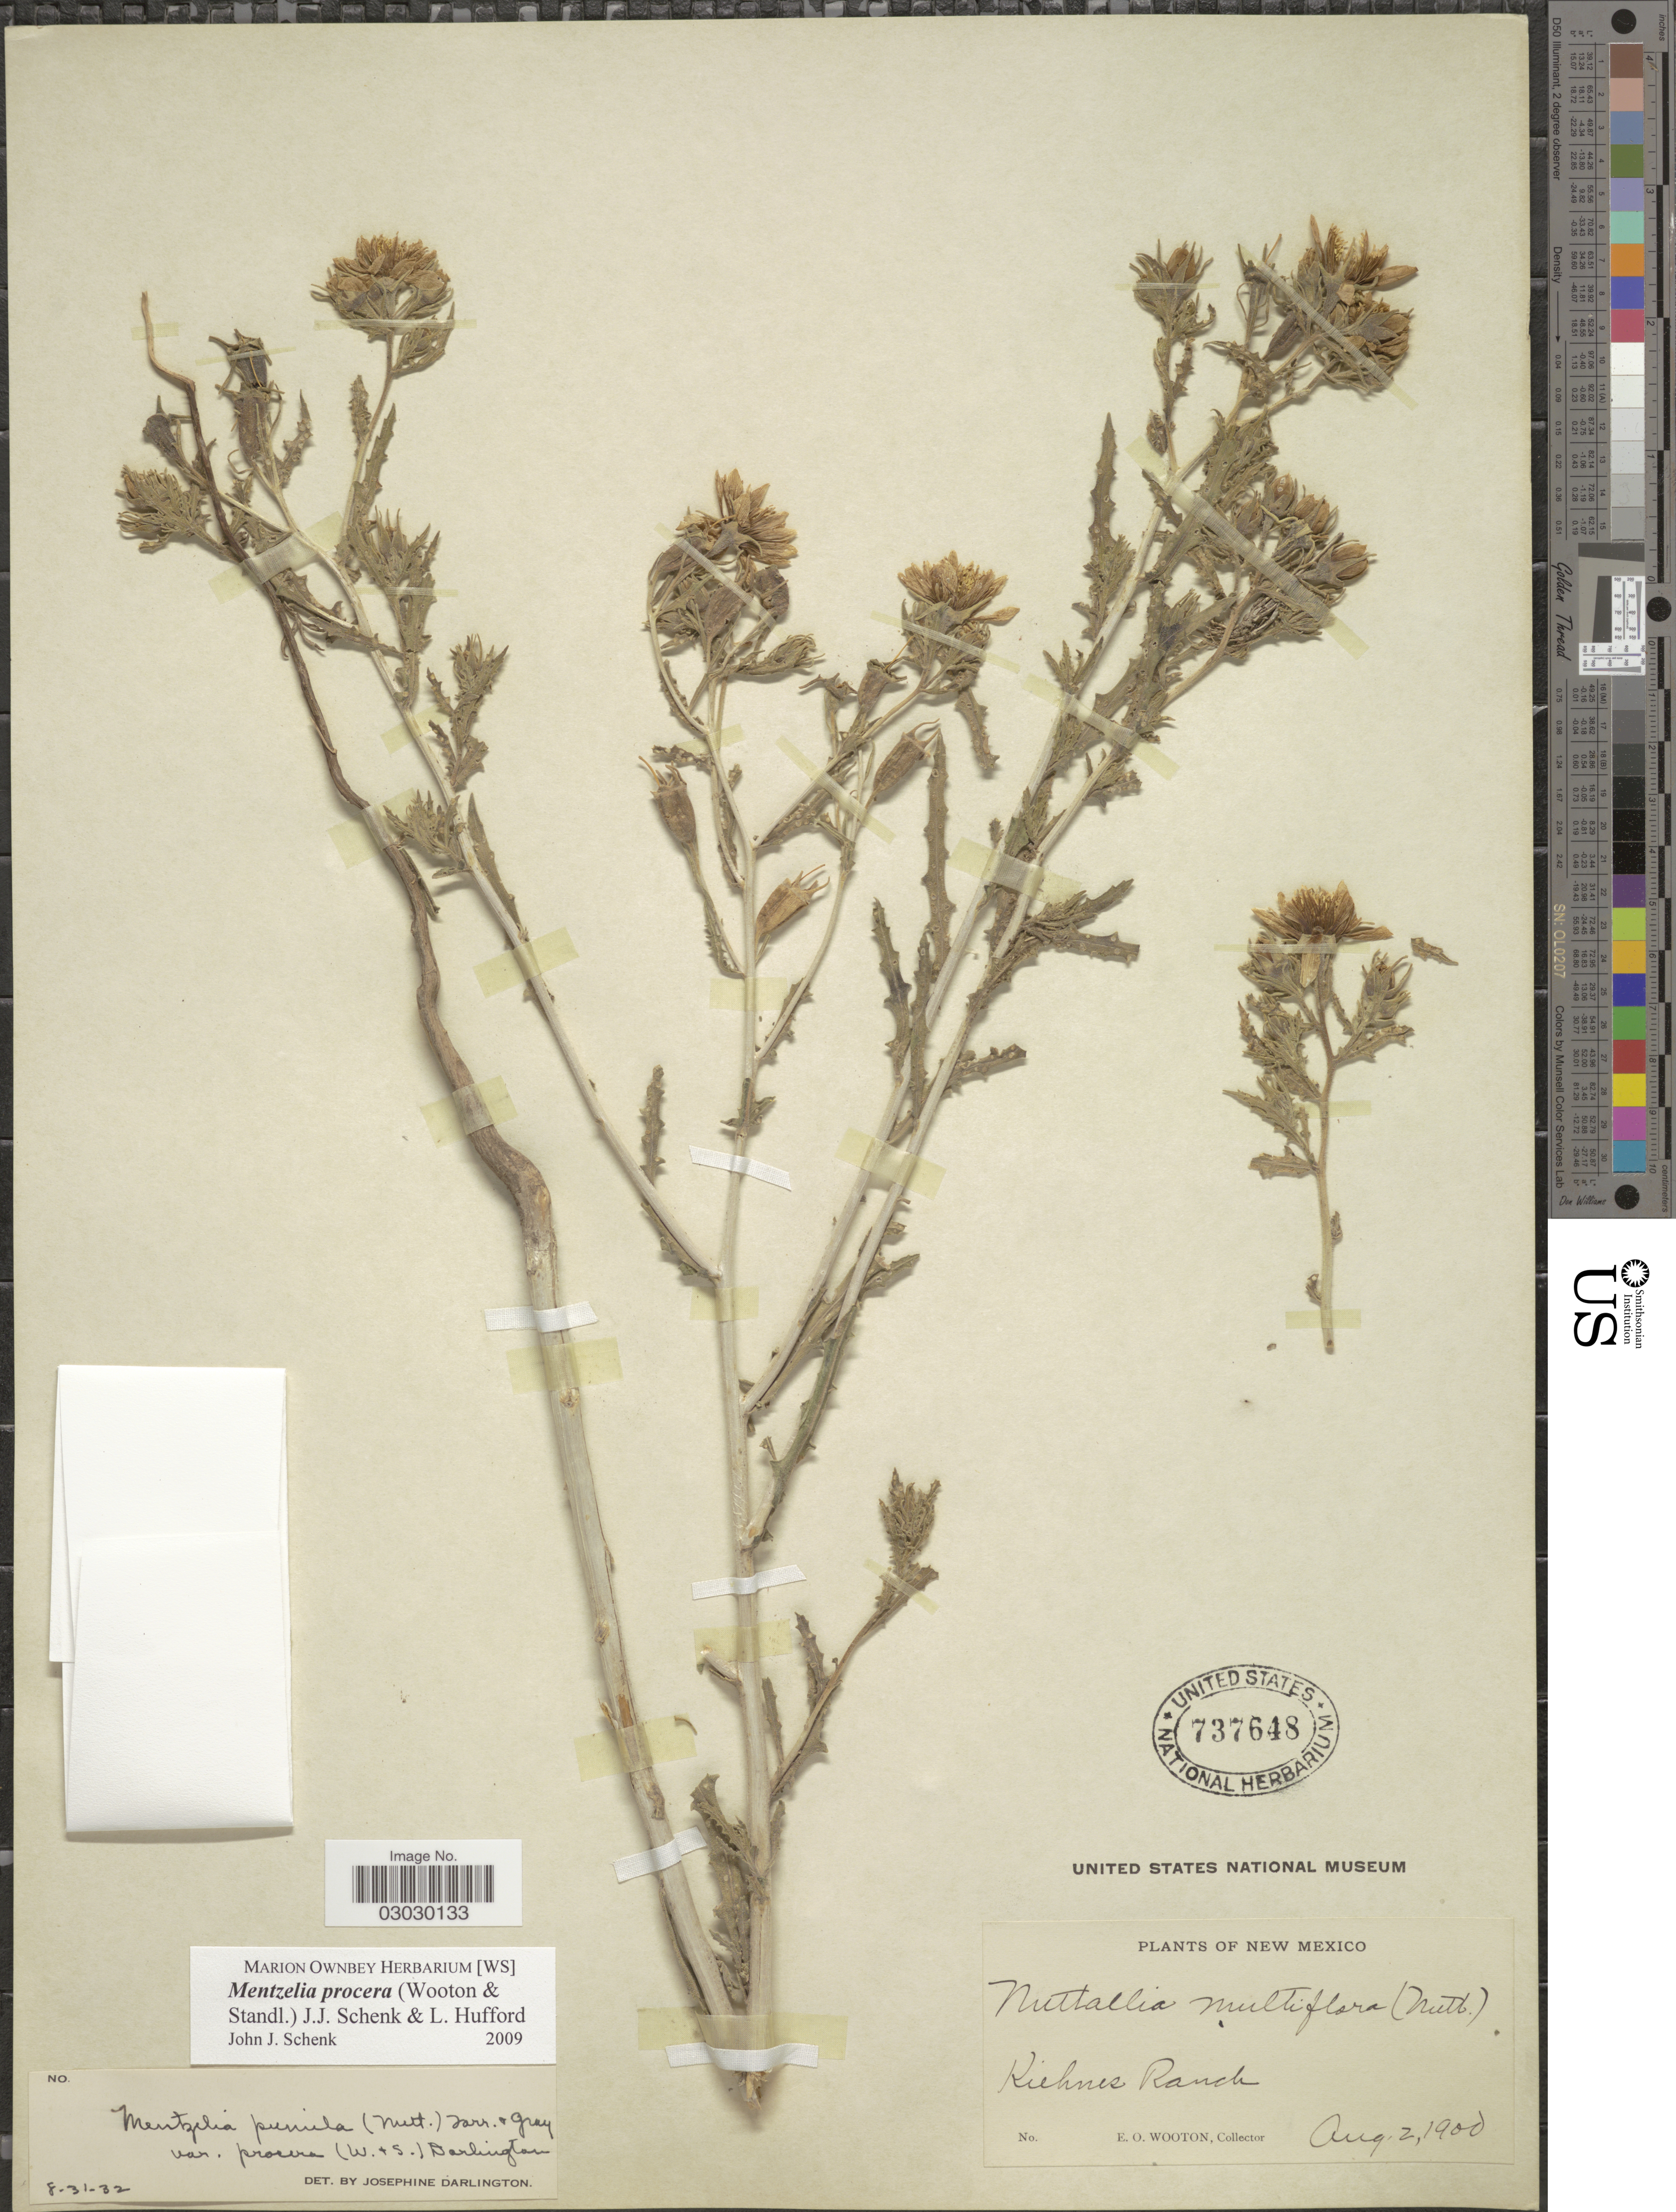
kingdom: Plantae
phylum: Tracheophyta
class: Magnoliopsida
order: Cornales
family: Loasaceae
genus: Mentzelia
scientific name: Mentzelia procera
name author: (Wooton & Standl.) J.J. Schenk & L. Hufford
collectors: E. O. Wooton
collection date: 1900-08-02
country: United States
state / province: New Mexico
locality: Kiehnes Ranch.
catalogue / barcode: US 737648